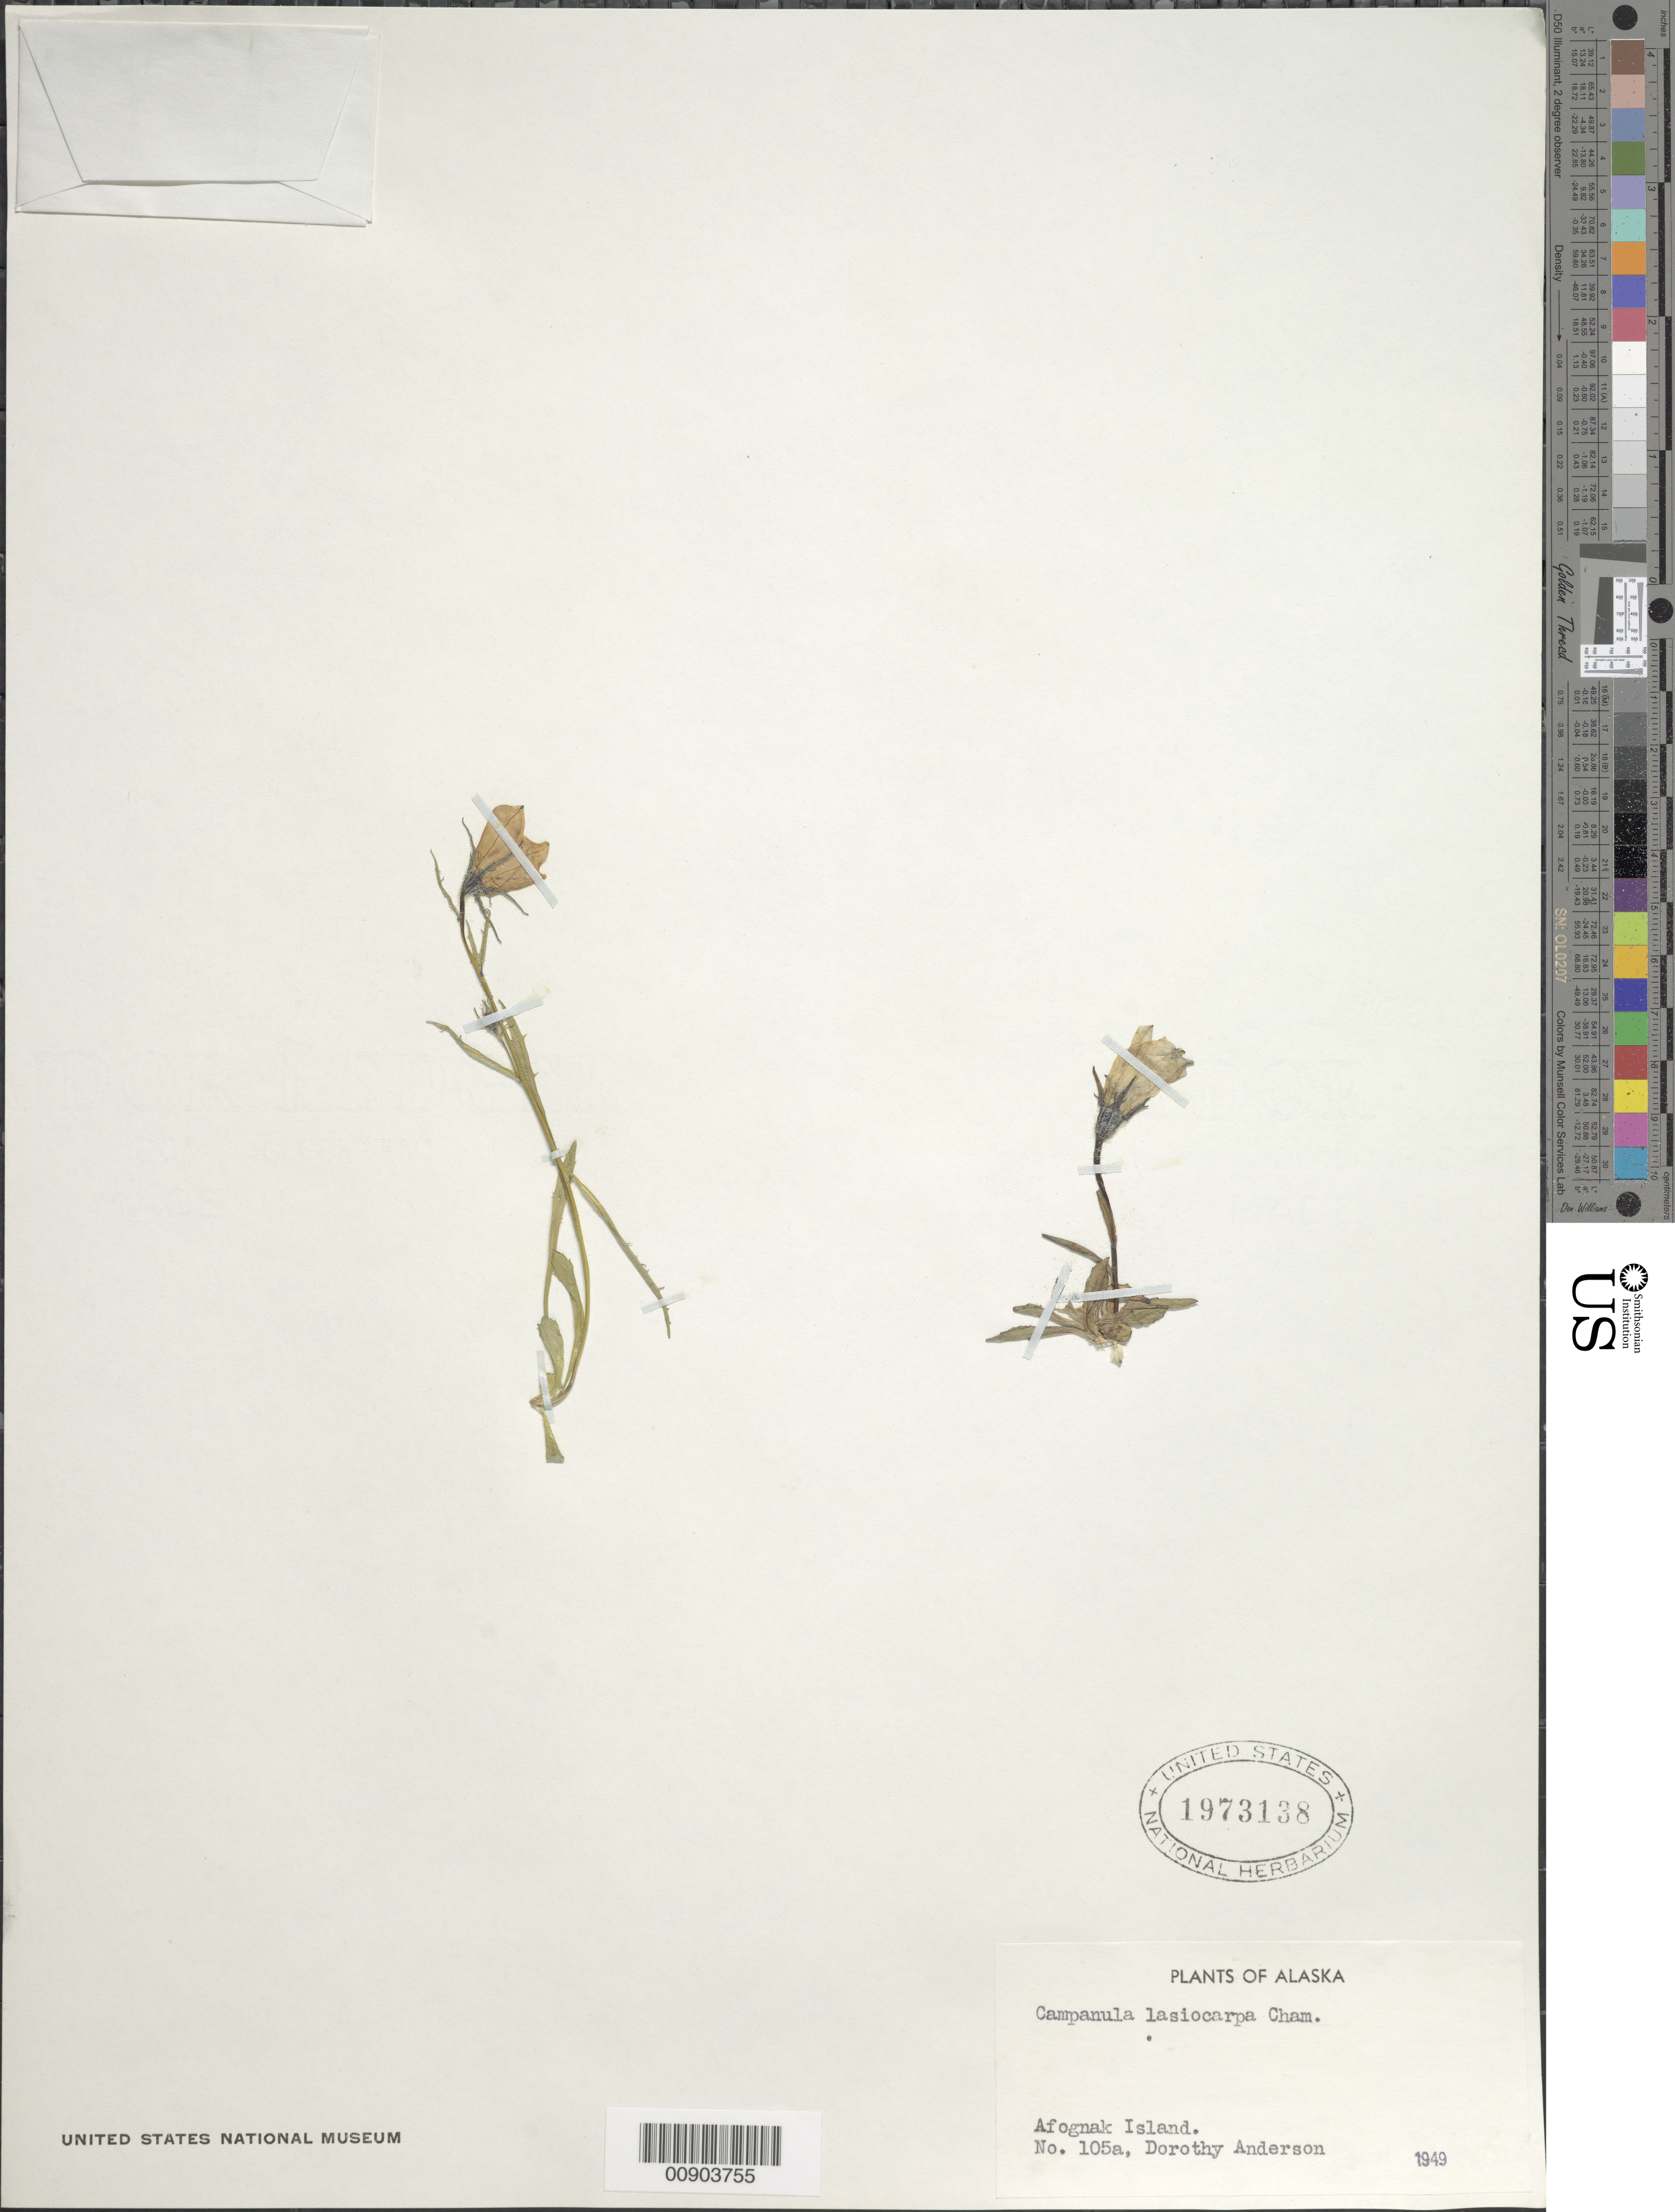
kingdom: Plantae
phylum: Tracheophyta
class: Magnoliopsida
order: Asterales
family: Campanulaceae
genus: Campanula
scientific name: Campanula lasiocarpa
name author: Cham.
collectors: D. Anderson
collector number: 105a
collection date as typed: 1949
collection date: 1949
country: United States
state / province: Alaska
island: Afognak Island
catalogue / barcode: US 1973138